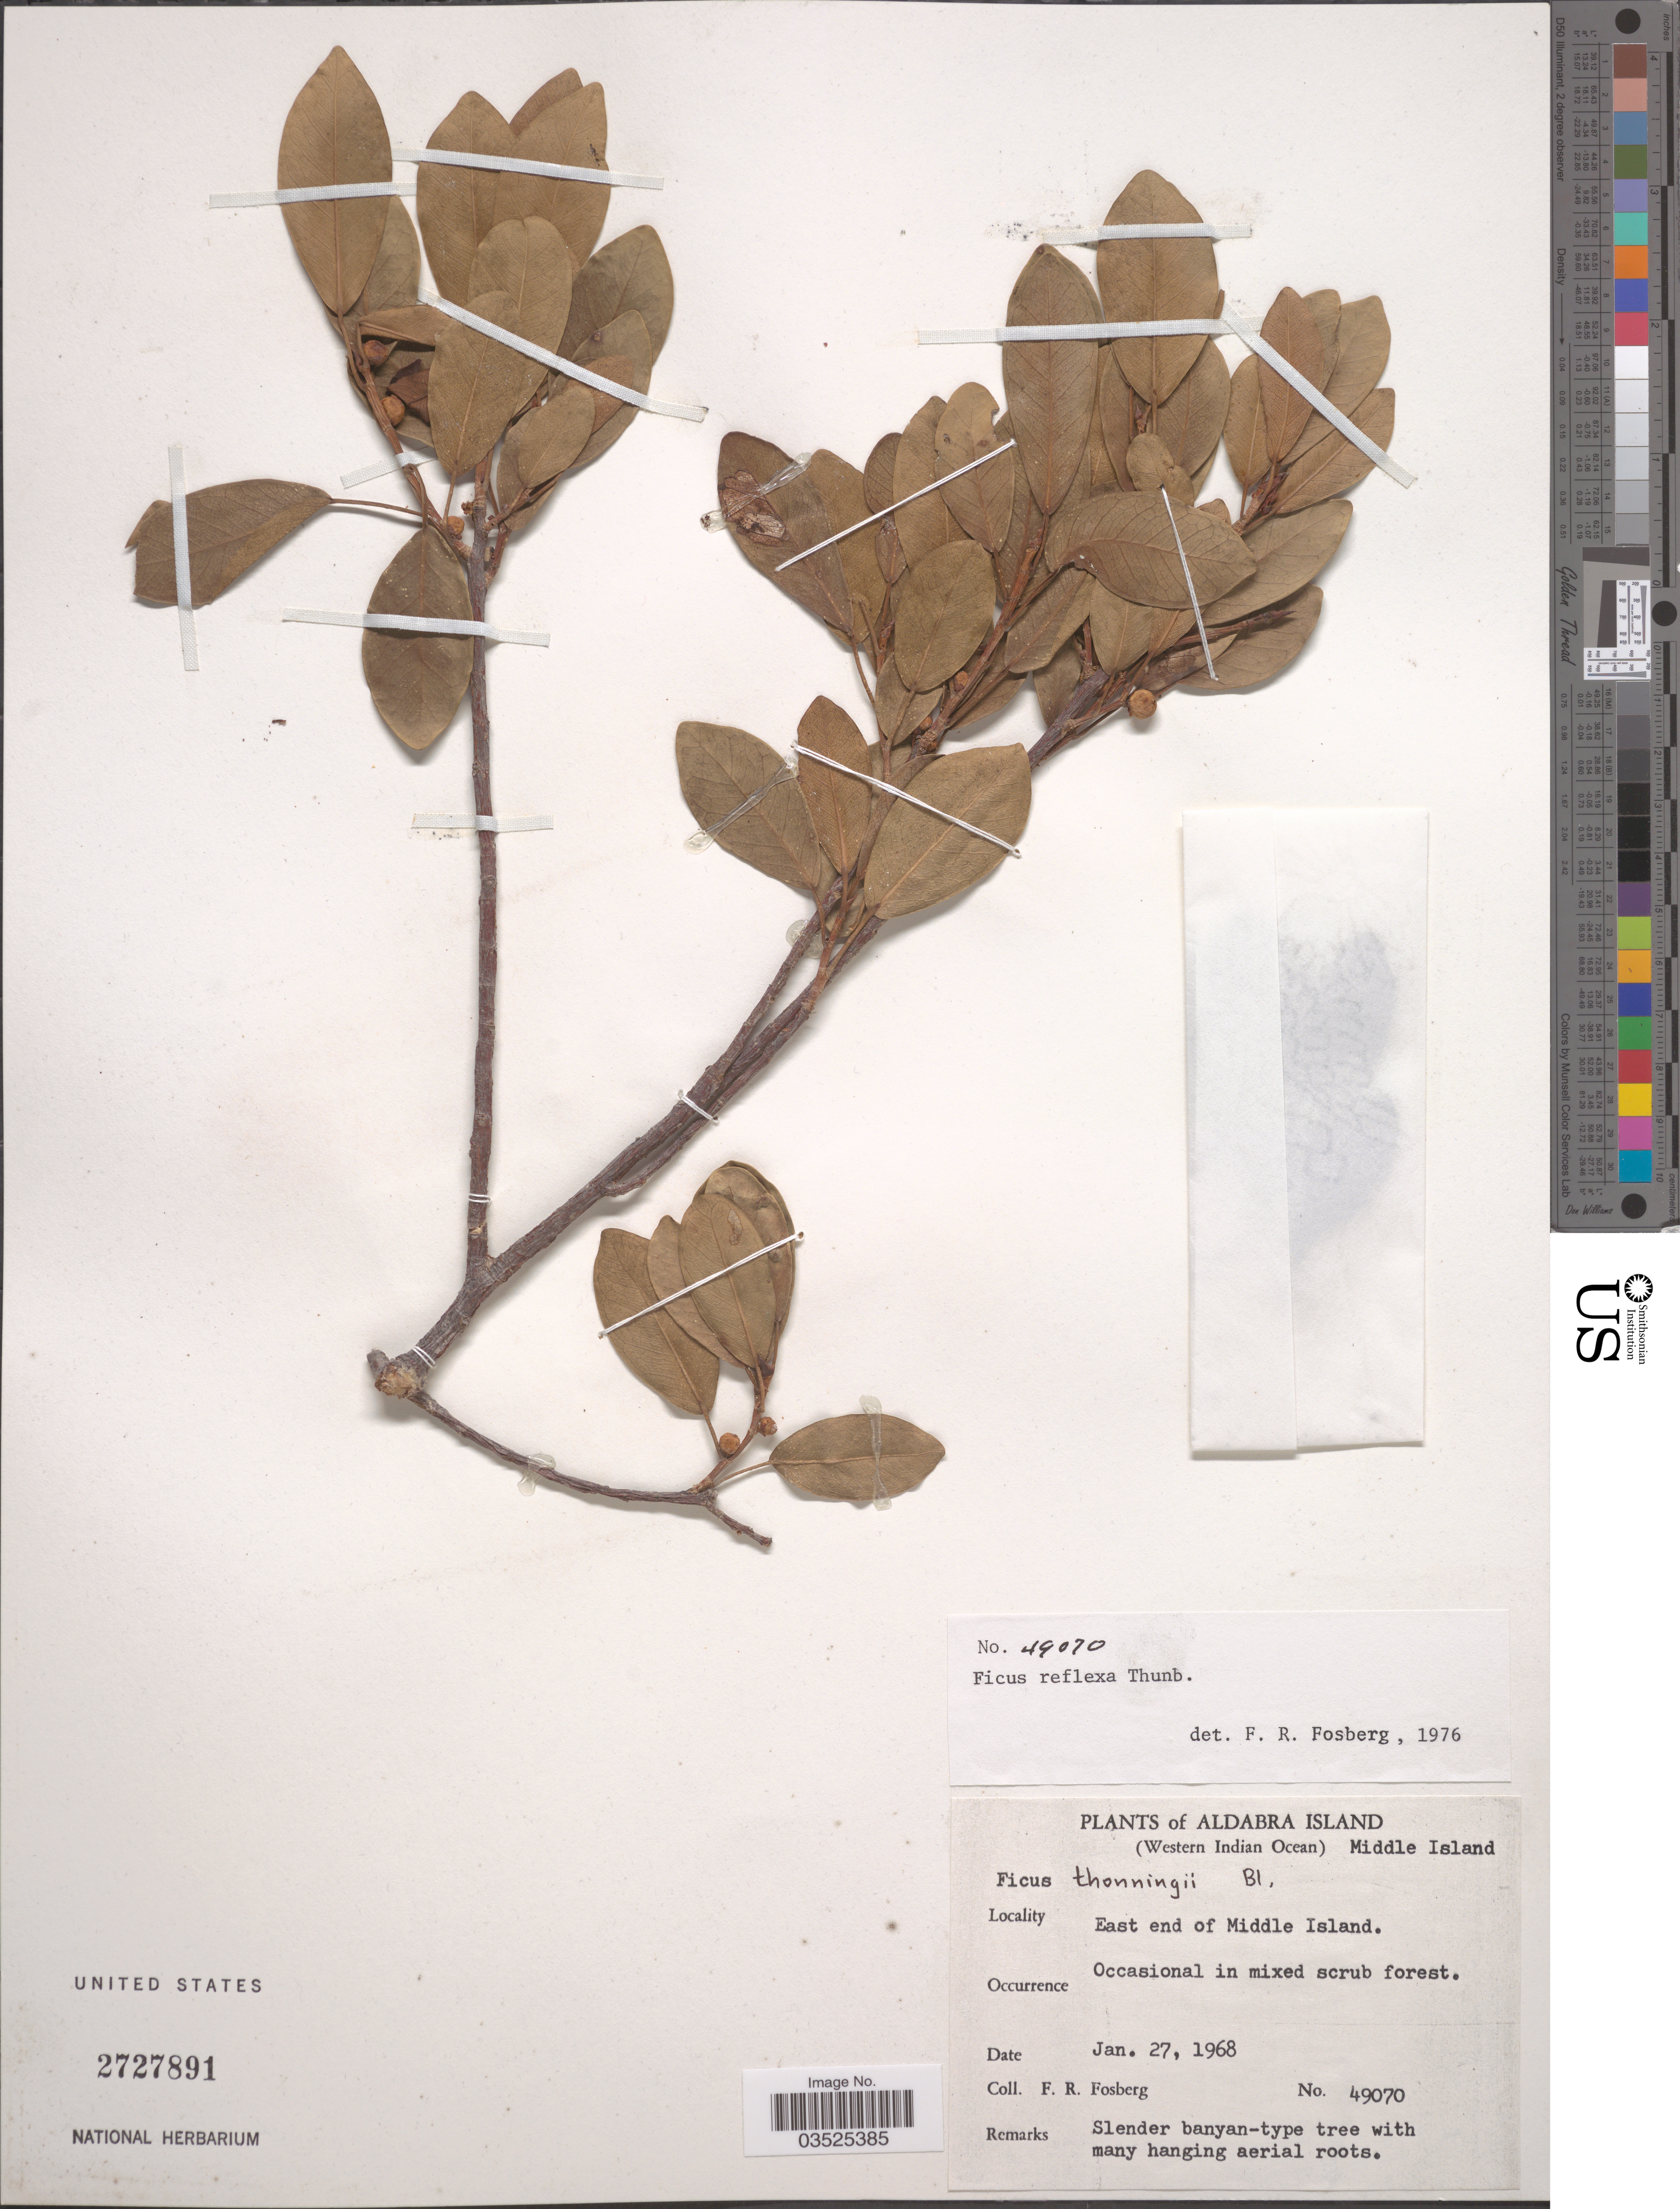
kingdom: Plantae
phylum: Tracheophyta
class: Magnoliopsida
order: Rosales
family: Moraceae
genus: Ficus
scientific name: Ficus reflexa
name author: Thunb.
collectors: F. R. Fosberg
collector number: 49070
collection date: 1968-01-27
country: Seychelles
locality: Aldabra Island (Western Indian Ocean) Middle Island. East end of Middle Island.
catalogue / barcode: US 2727891